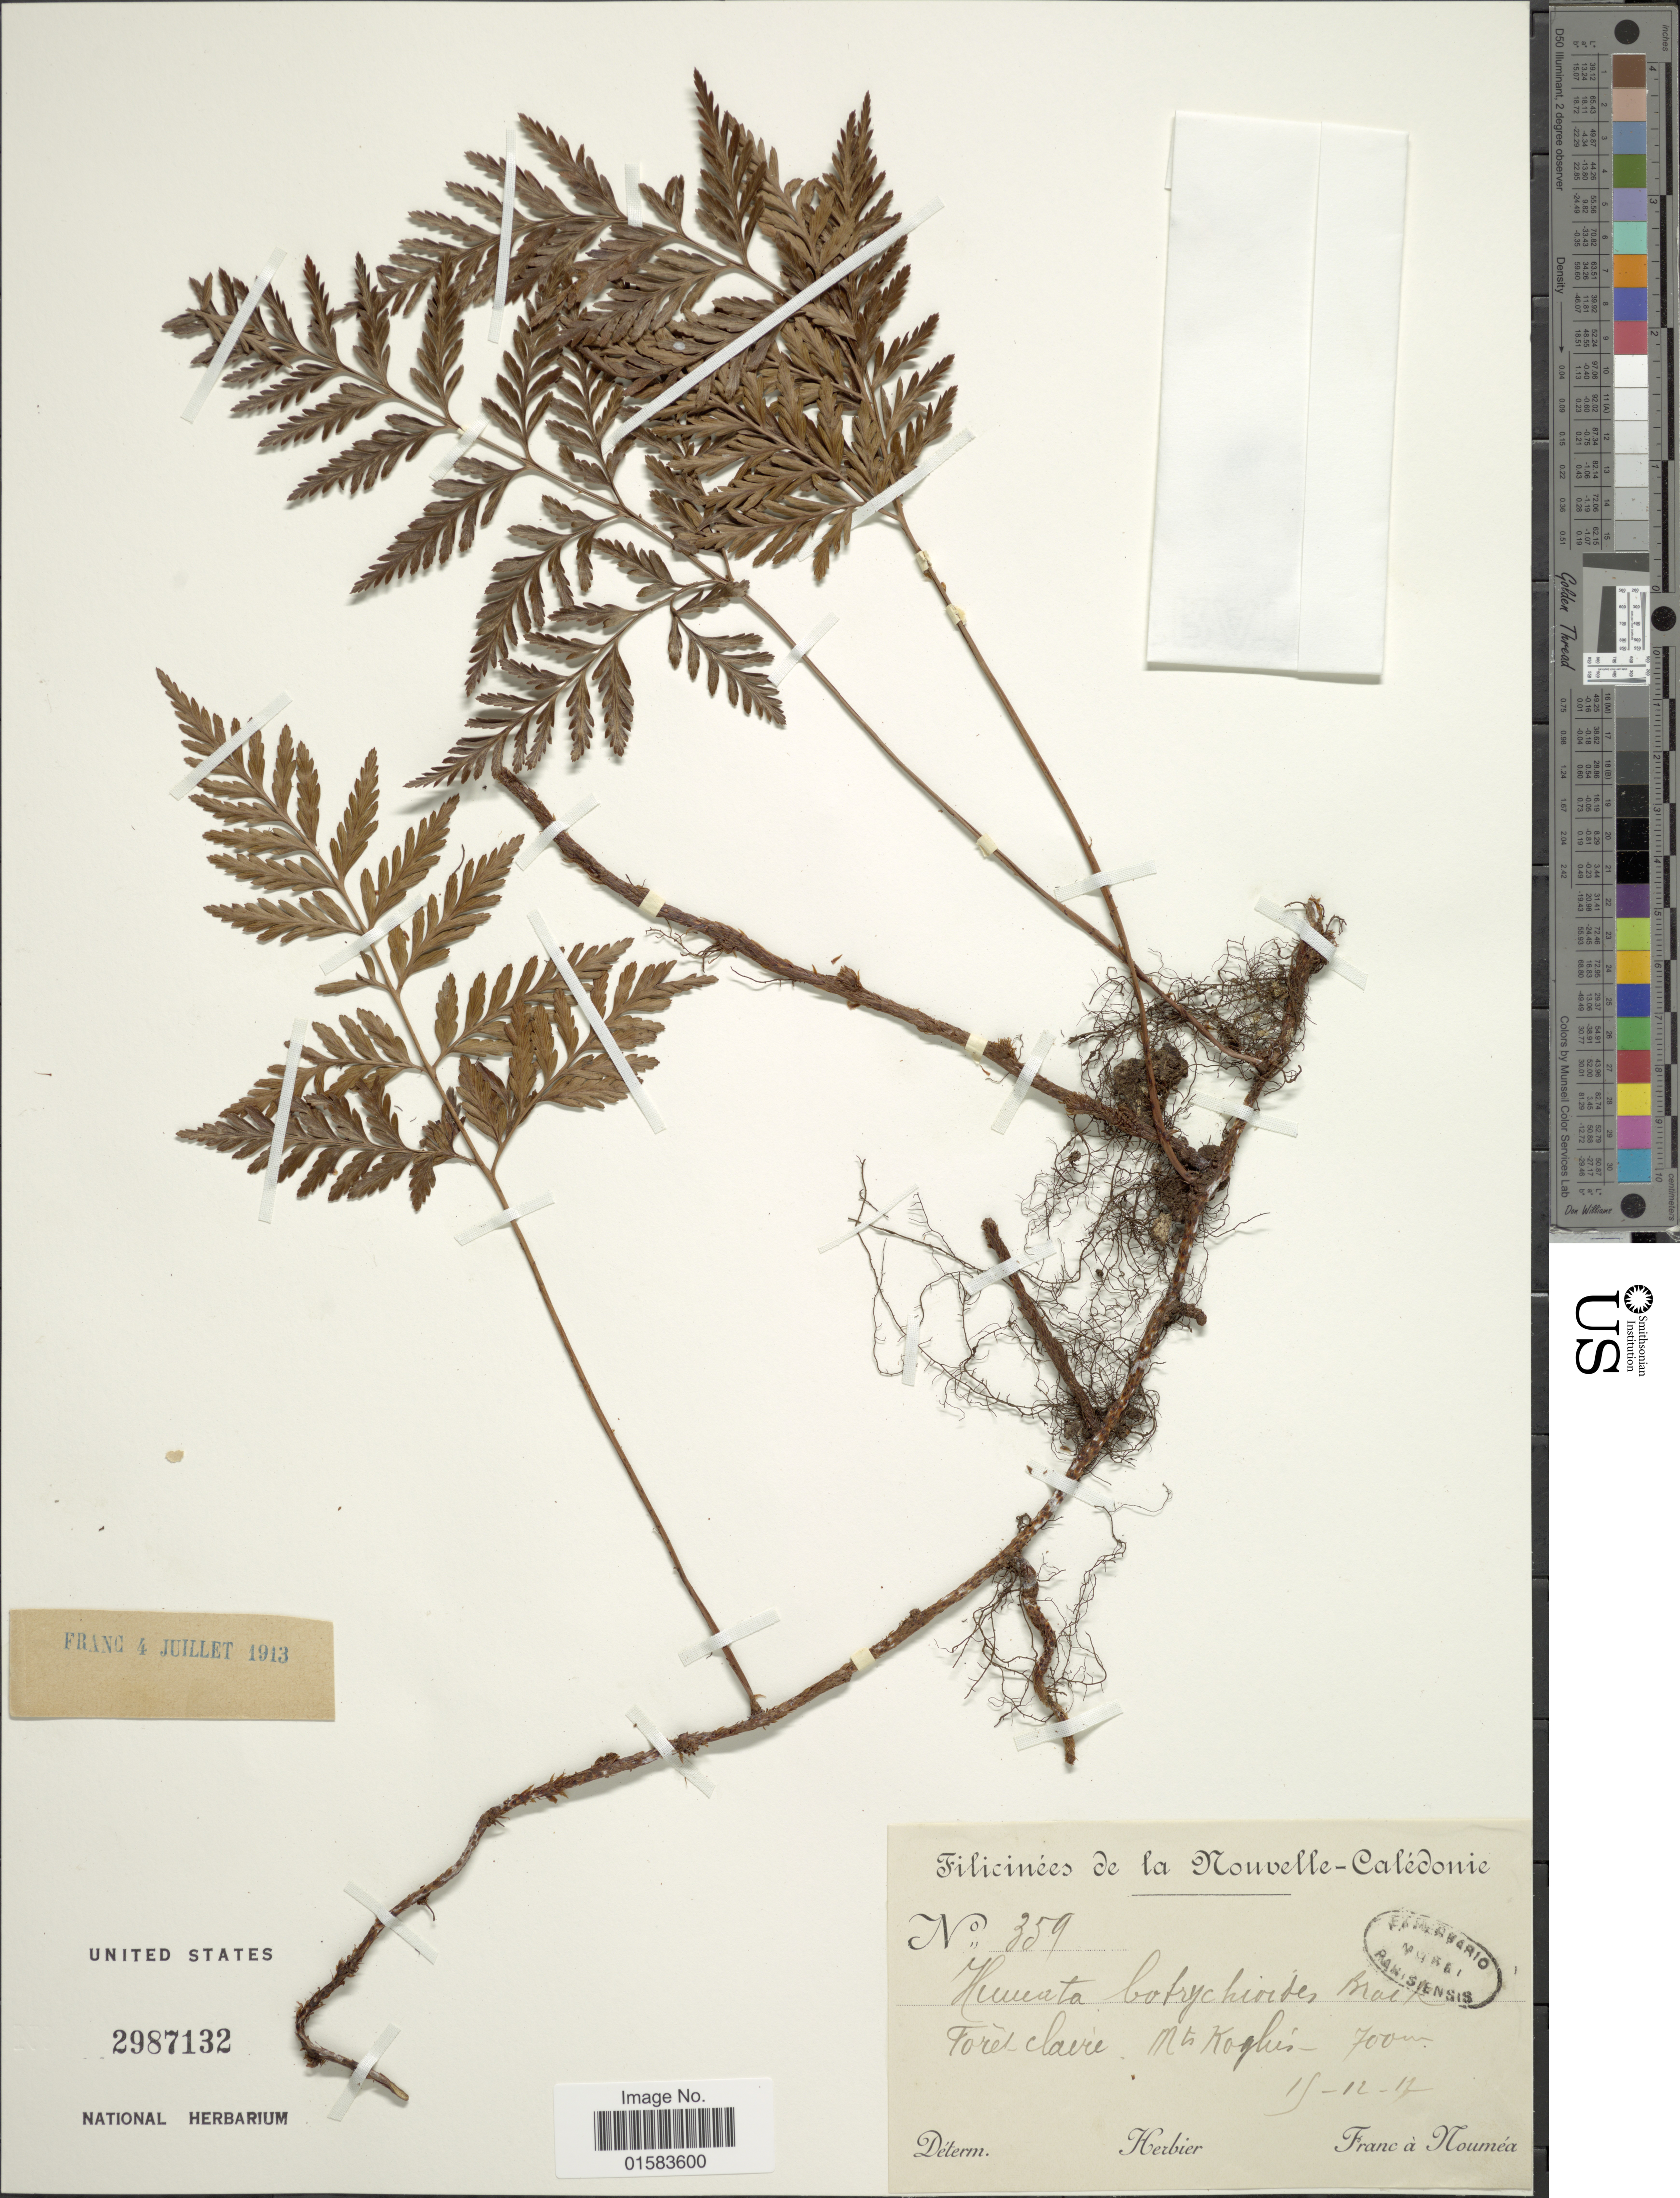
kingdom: Plantae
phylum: Tracheophyta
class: Polypodiopsida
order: Polypodiales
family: Davalliaceae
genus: Davallia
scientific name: Davallia repens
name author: (L. f.) Kuhn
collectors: Franc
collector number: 359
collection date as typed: Transcribed d/m/y: 11/12/11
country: New Caledonia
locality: Forêt claire, Mts.Koghis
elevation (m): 700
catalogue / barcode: US 2987132